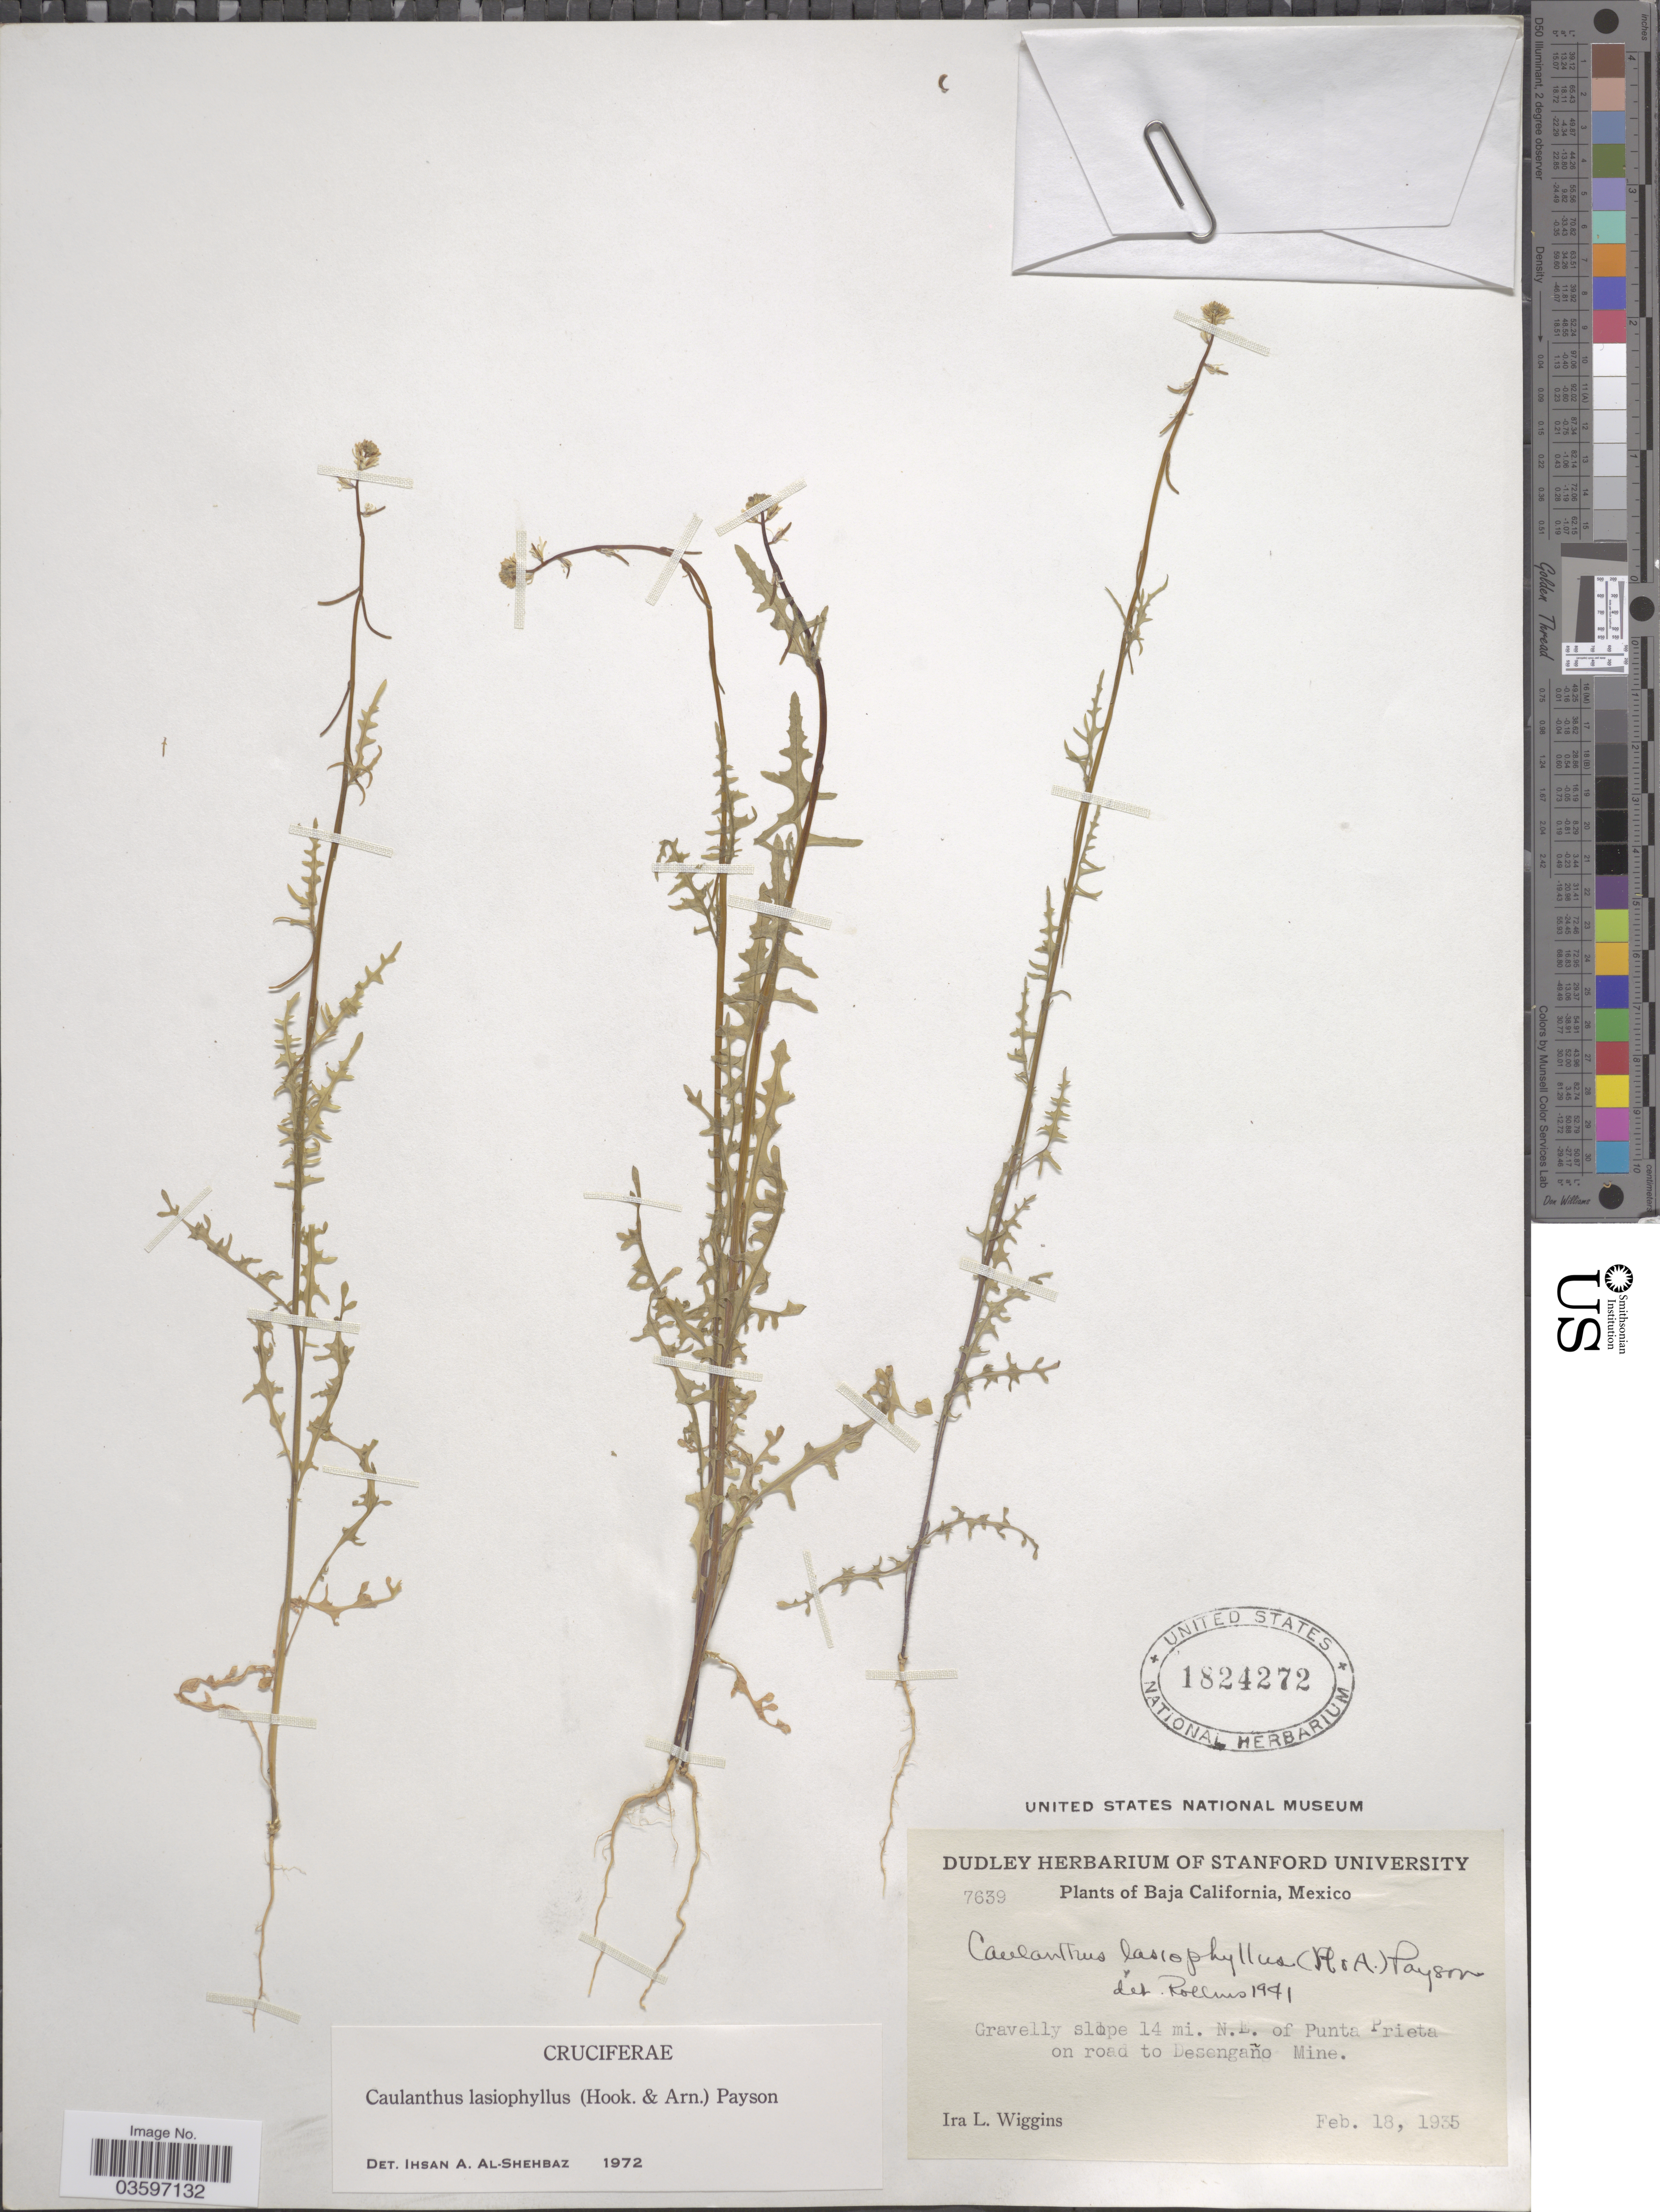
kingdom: Plantae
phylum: Tracheophyta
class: Magnoliopsida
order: Brassicales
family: Brassicaceae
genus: Caulanthus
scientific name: Caulanthus lasiophyllus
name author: (Hook. & Arn.) Payson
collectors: I. L. Wiggins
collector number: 7639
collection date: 1935-02-18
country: Mexico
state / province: Baja California Norte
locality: Gravelly slope 14 mi. N.E. of Punta Prieta on road to Desengaño Mine.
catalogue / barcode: US 1824272